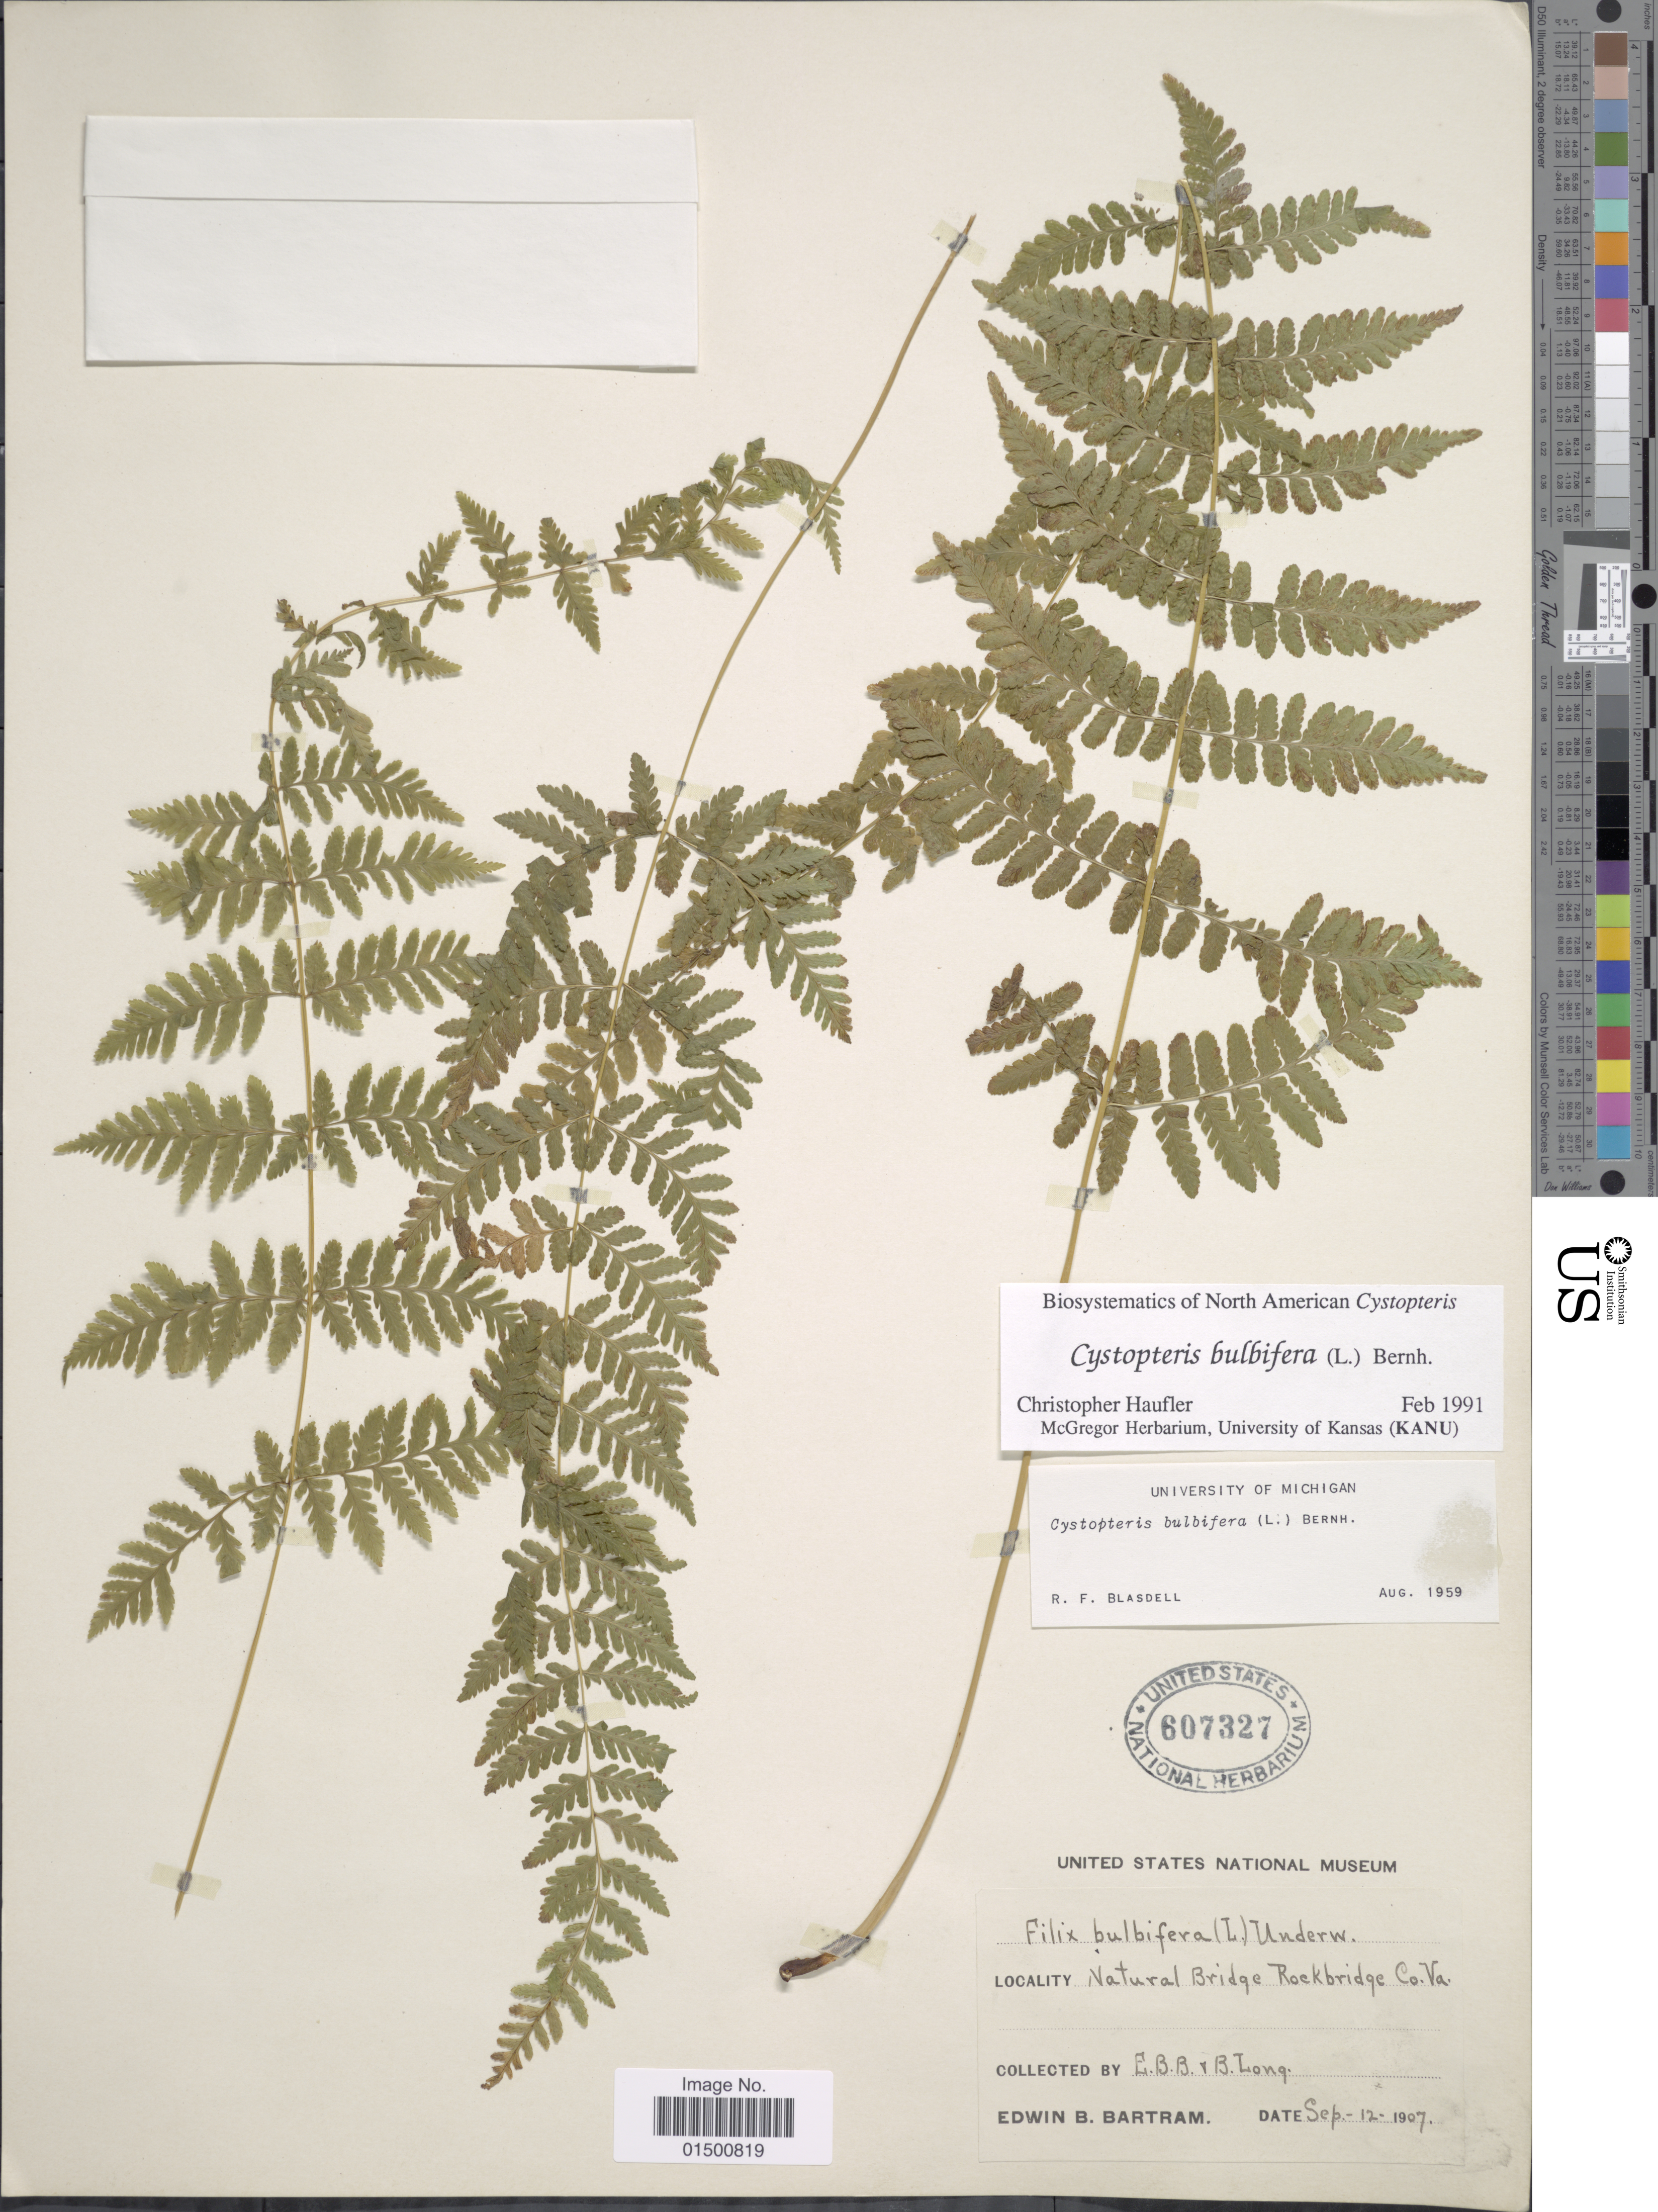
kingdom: Plantae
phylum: Tracheophyta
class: Polypodiopsida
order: Polypodiales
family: Cystopteridaceae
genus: Cystopteris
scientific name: Cystopteris bulbifera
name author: (L.) Bernh.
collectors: E. B. Bartram & B. Long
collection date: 1907-09-12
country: United States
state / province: Virginia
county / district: Rockbridge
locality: Natural Bridge Rockbridge Co.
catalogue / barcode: US 607327